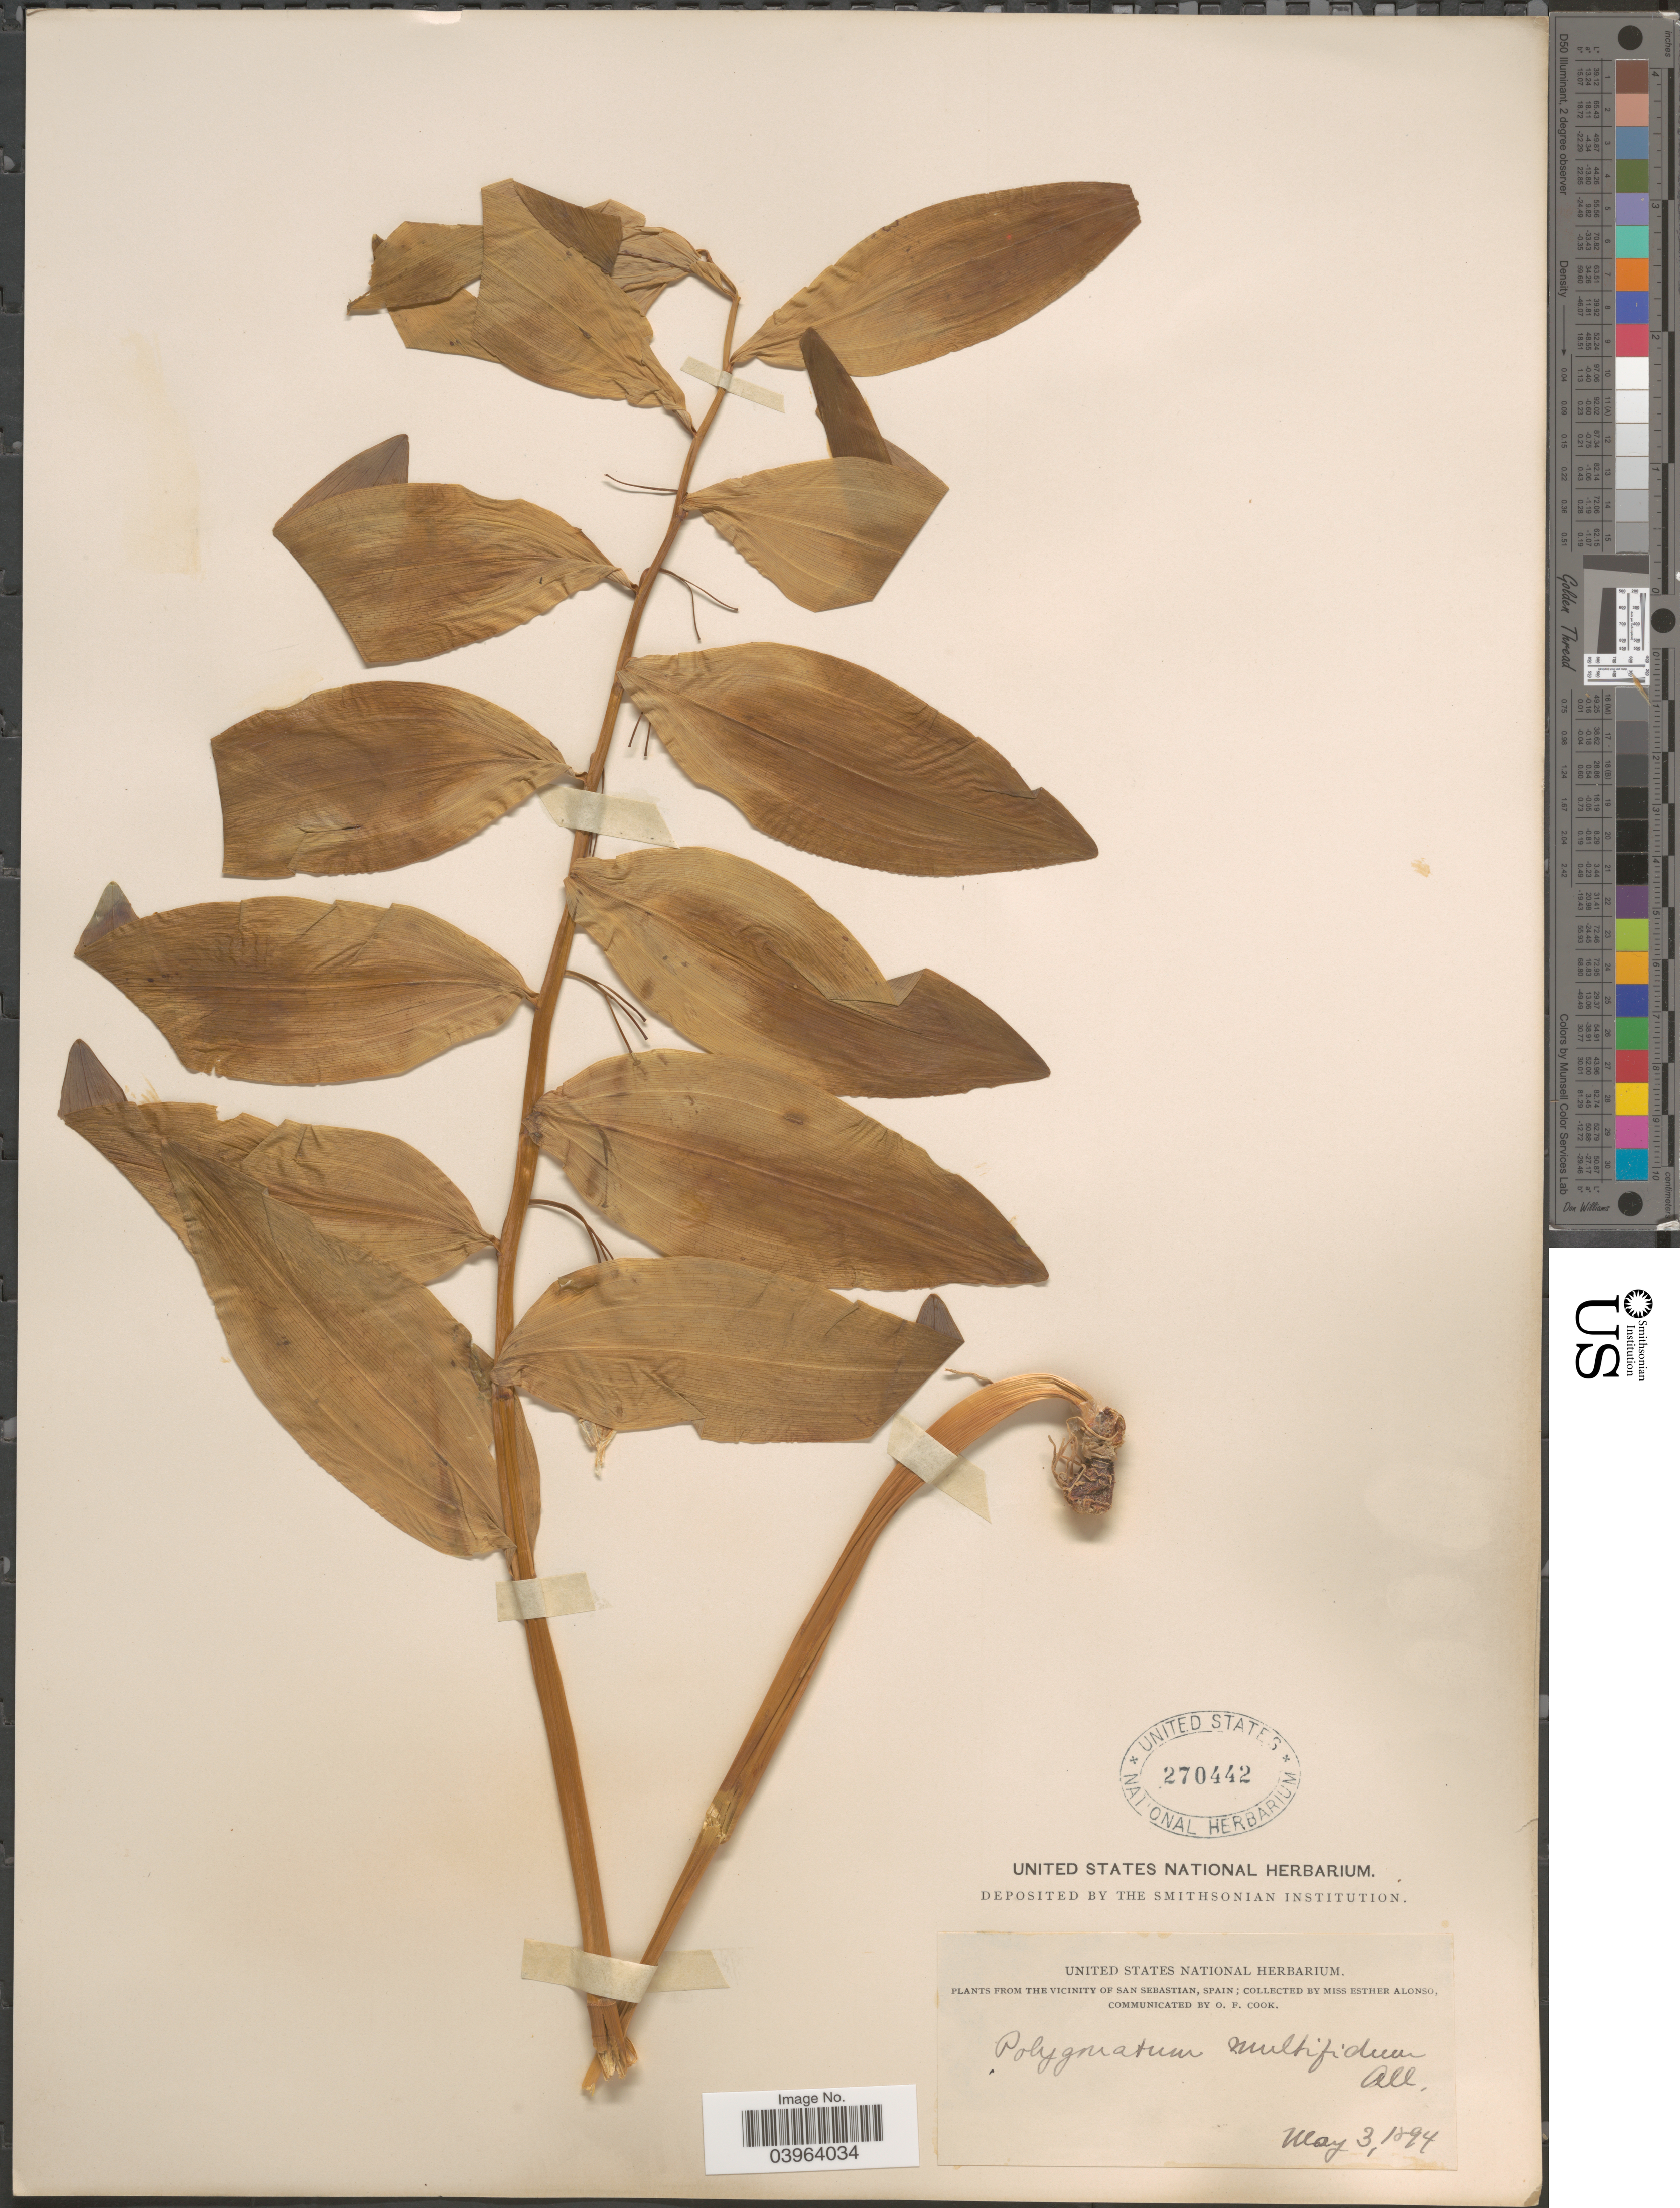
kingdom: Plantae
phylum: Tracheophyta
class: Liliopsida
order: Asparagales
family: Asparagaceae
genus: Polygonatum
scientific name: Polygonatum multiflorum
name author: (L.) All.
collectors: E. Alonso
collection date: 1894-05-03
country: Spain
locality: The Vicinity of San Sebastian.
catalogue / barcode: US 270442